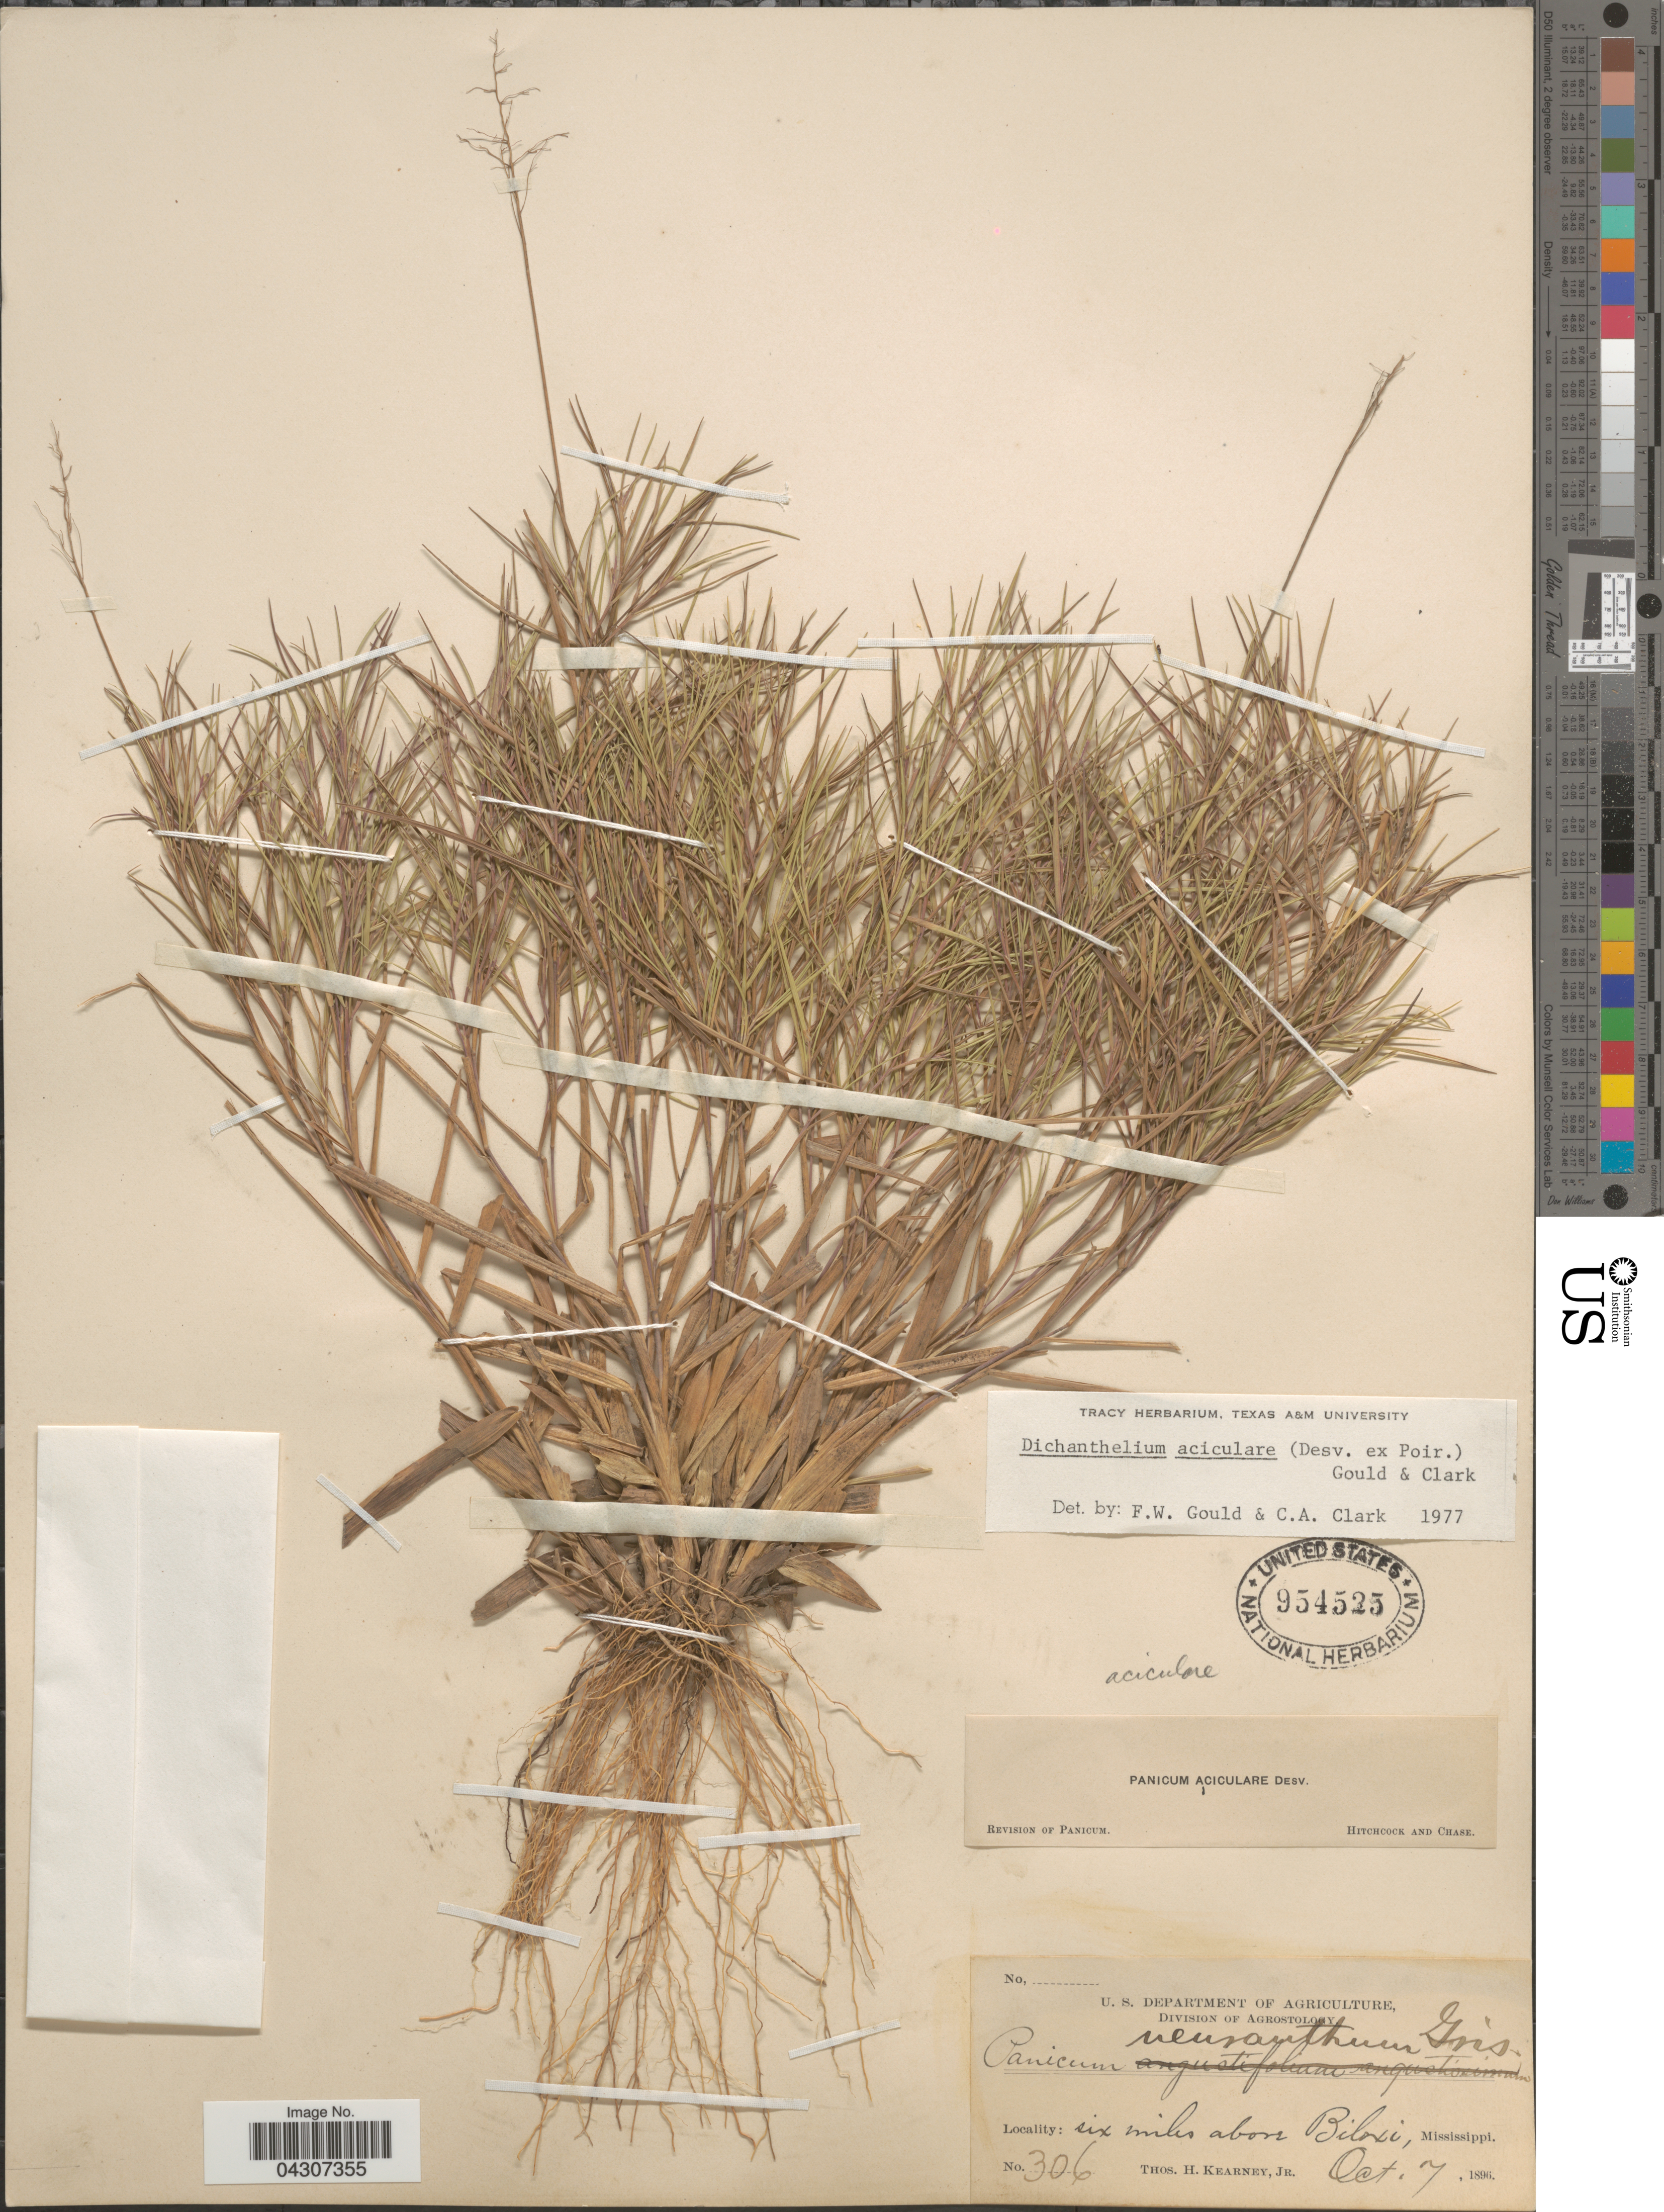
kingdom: Plantae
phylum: Tracheophyta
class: Liliopsida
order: Poales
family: Poaceae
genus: Dichanthelium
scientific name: Dichanthelium aciculare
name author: (Desv. ex Poir.) Gould & C.A. Clark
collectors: T. H. Kearney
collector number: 306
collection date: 1896-10-07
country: United States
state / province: Mississippi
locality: Six miles above Biloxi.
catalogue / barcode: US 954525